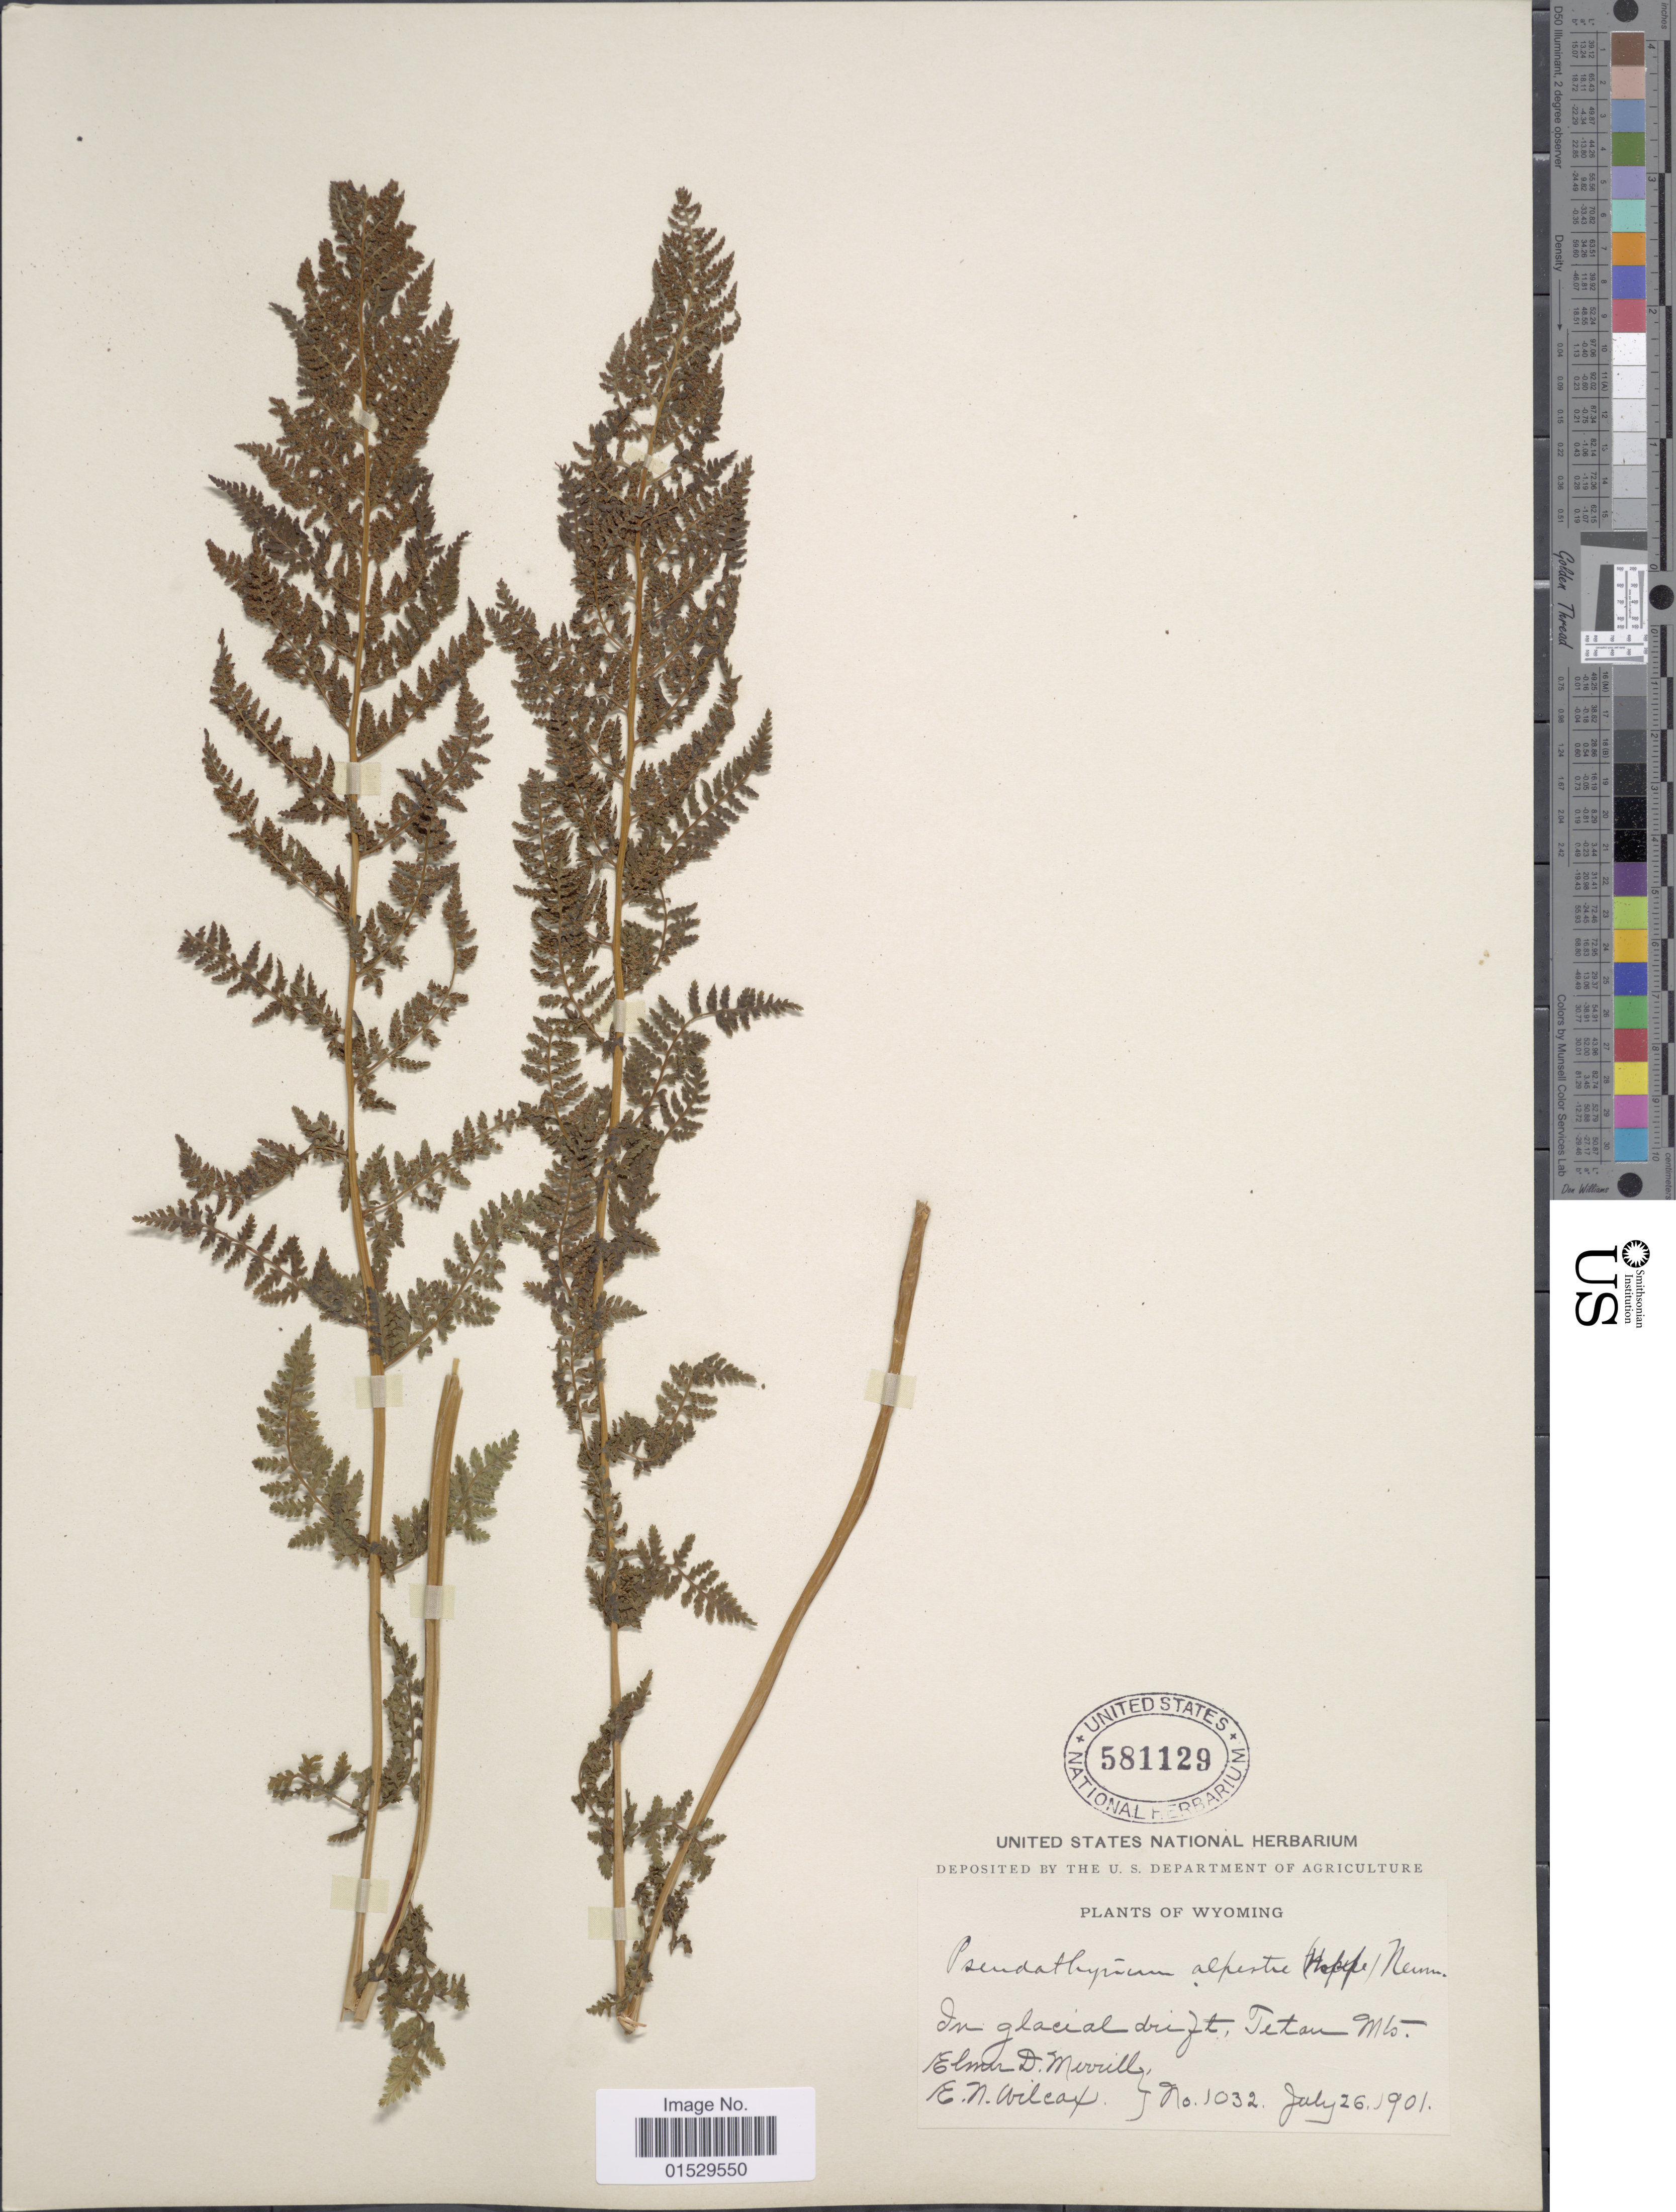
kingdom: Plantae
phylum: Tracheophyta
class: Polypodiopsida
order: Polypodiales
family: Athyriaceae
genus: Athyrium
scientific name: Athyrium distentifolilum subsp. americanum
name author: (Butters) Hultén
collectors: E. D. Merrill & E. Wilcox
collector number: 1032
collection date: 1901-07-26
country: United States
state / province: Wyoming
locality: In glacial drift, Tetan Mts.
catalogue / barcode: US 581129